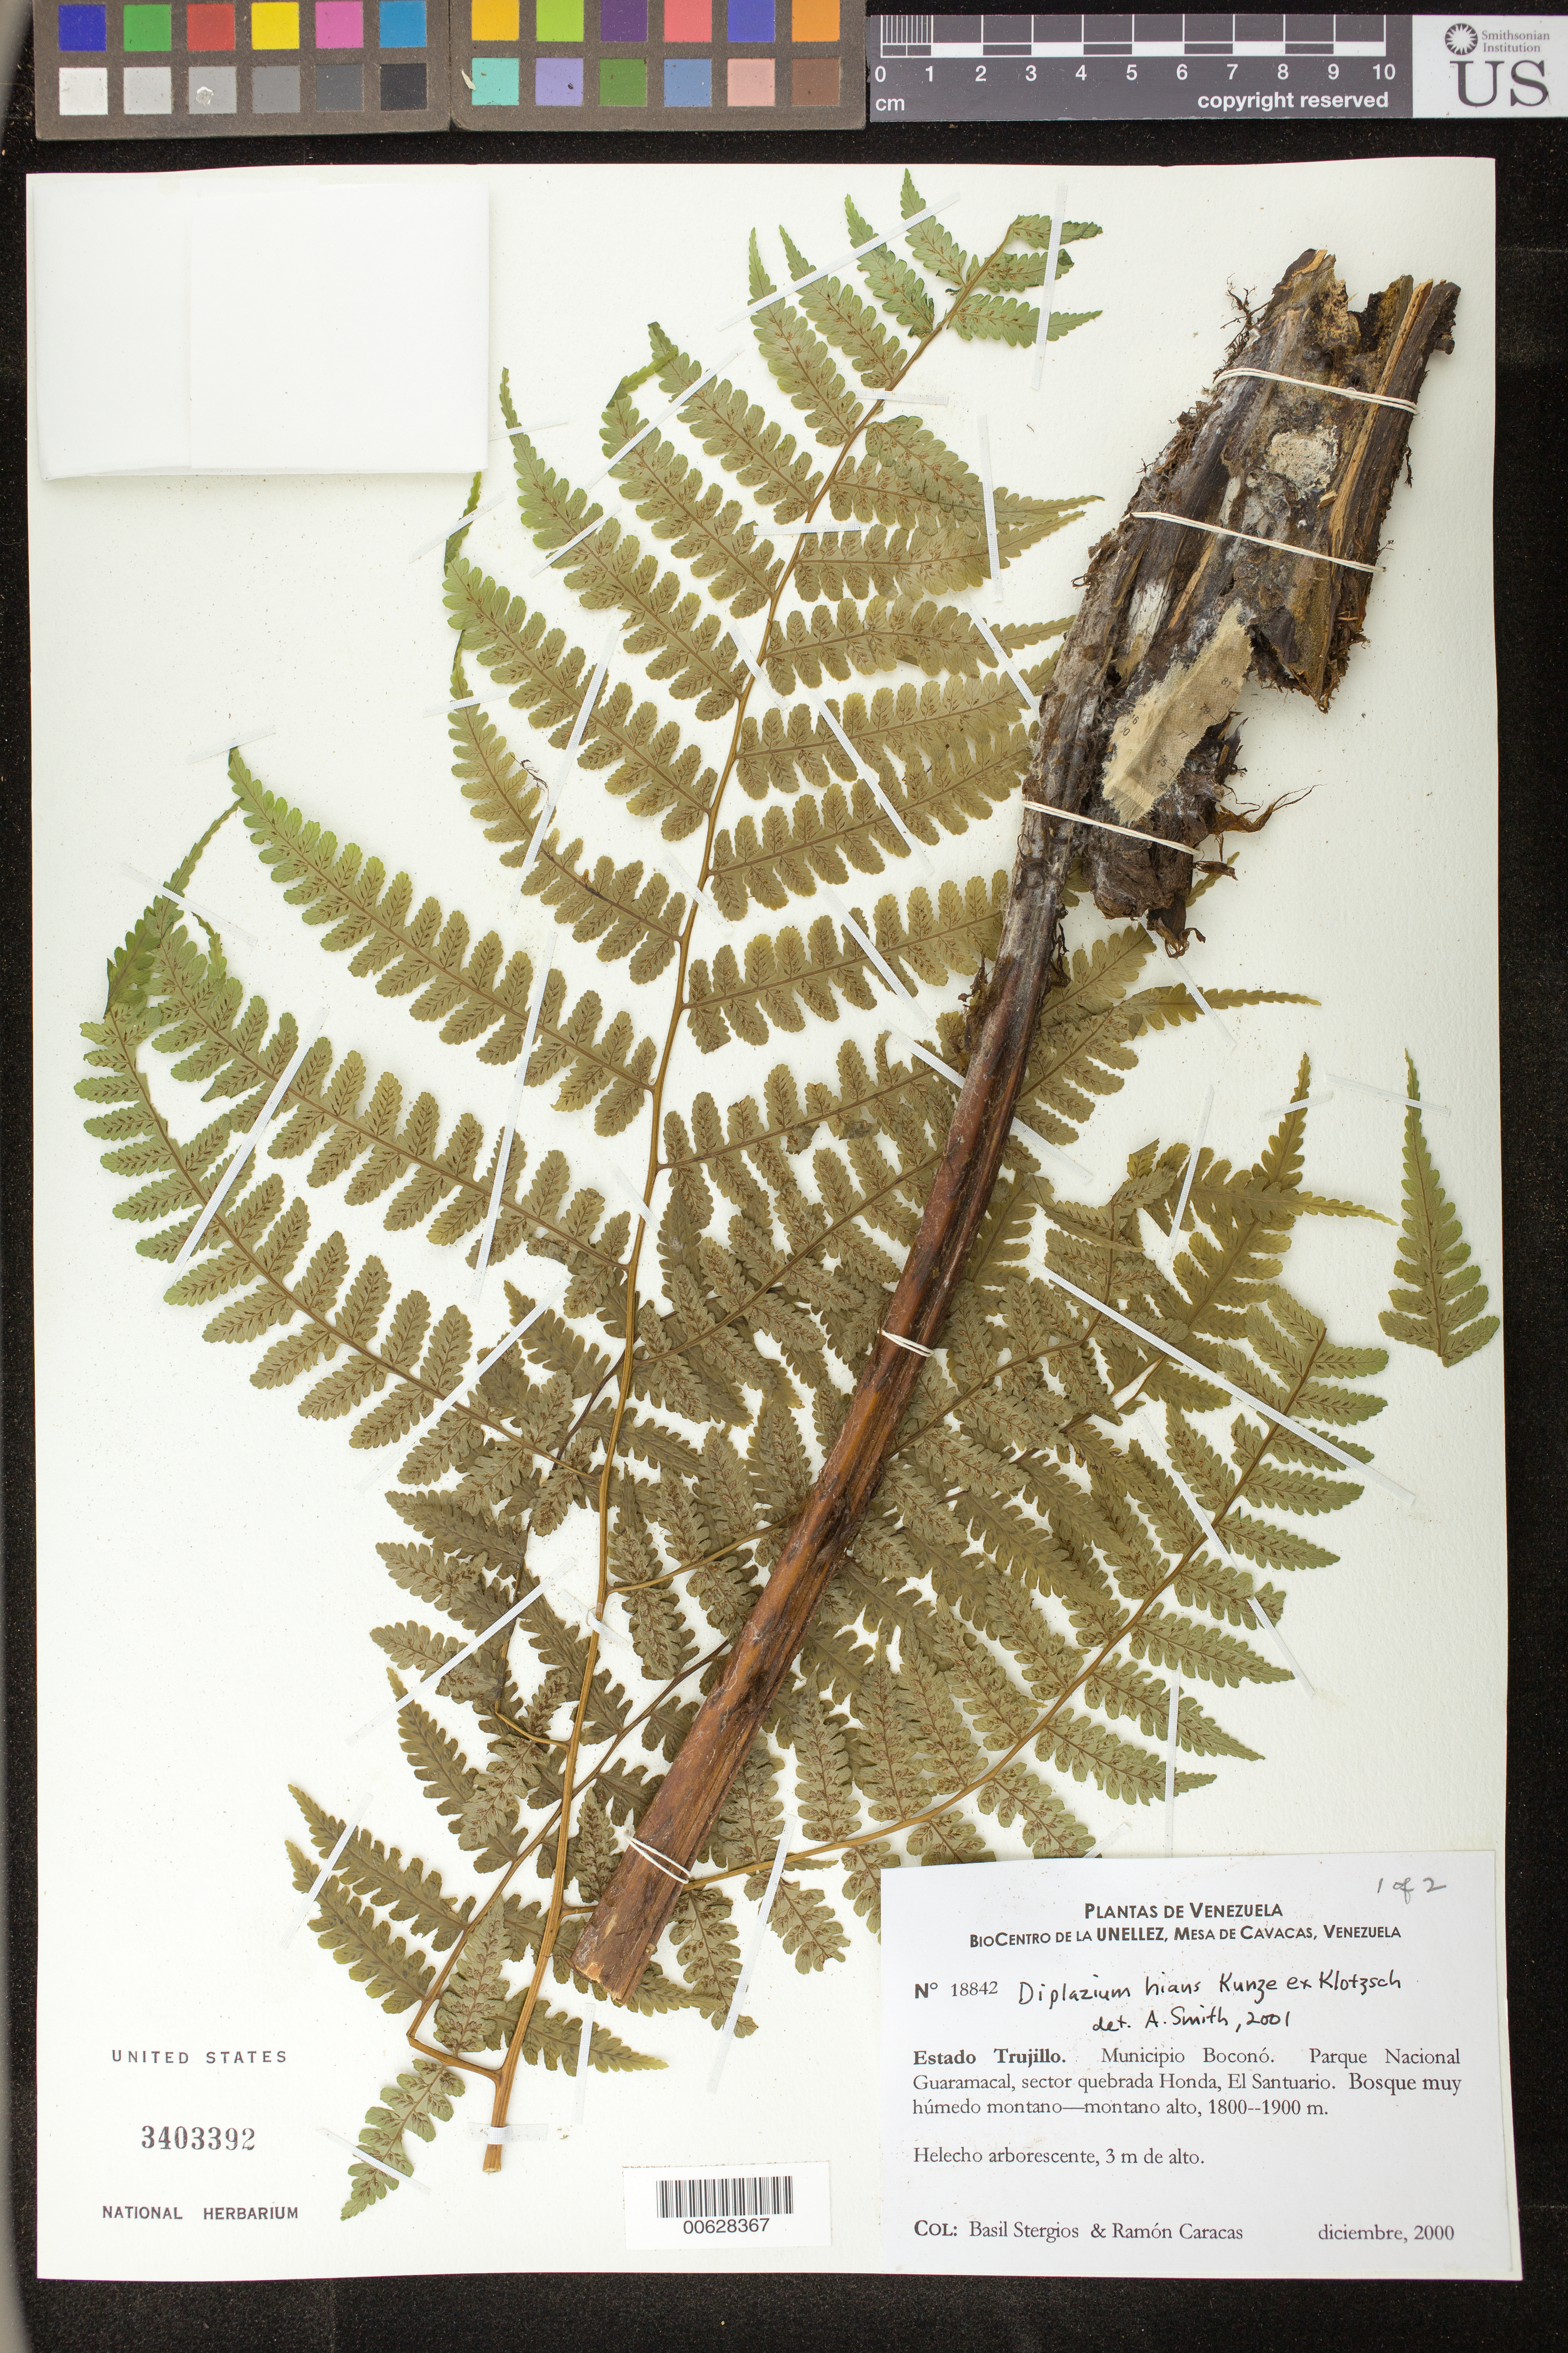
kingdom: Plantae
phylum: Tracheophyta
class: Polypodiopsida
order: Polypodiales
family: Athyriaceae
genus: Diplazium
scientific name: Diplazium hians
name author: Kunze ex Klotzsch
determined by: Smith, Alan R., (UC)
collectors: B. G. Stergios & R. Caracas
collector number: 18842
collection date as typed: Dec 2000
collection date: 2000-12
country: Venezuela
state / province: Trujillo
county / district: Boconó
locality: Parque Nacional Guaramacal, quebrada Honda, El Santuario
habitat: Bosque muy húmedo montano-montano alto.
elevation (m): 1800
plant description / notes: PORT, UC, US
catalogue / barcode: US 3403392